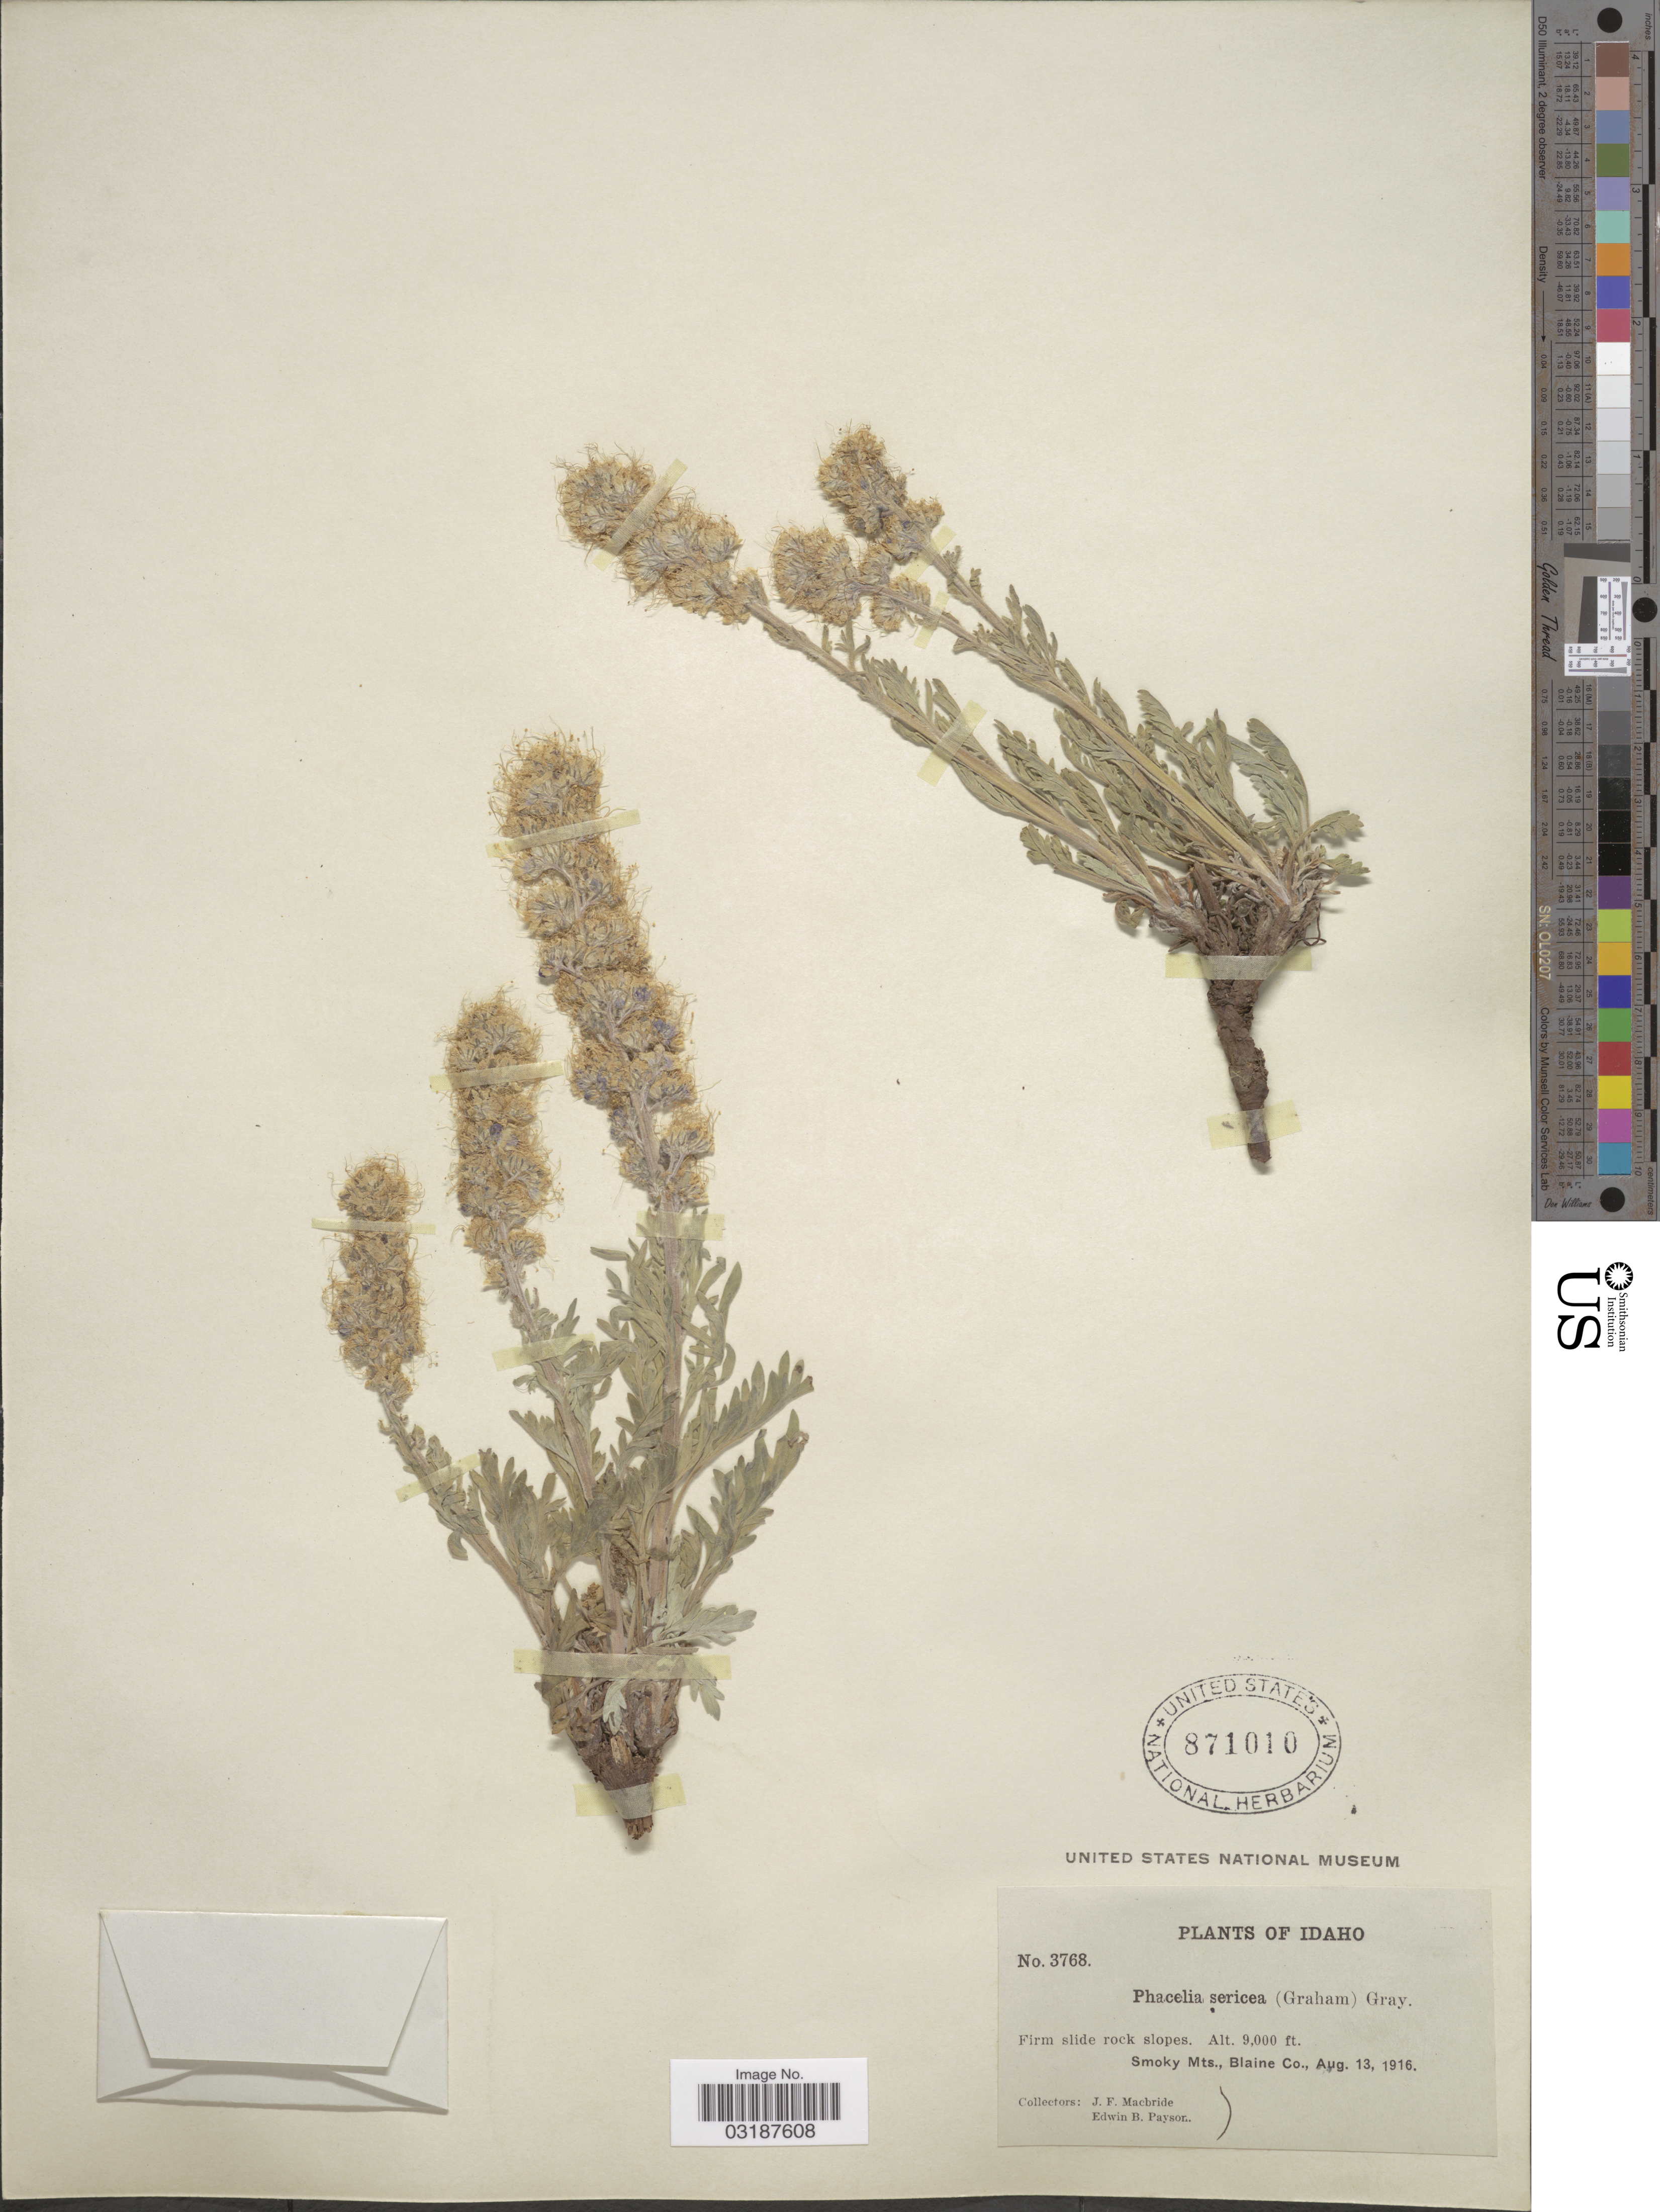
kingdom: Plantae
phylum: Tracheophyta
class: Magnoliopsida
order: Boraginales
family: Hydrophyllaceae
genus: Phacelia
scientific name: Phacelia sericea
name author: (Graham) A. Gray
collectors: J. F. Macbride & E. B. Payson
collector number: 3768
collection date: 1916-08-13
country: United States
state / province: Idaho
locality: Smoky Mts., Blaine Co.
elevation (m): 2743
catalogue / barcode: US 871010